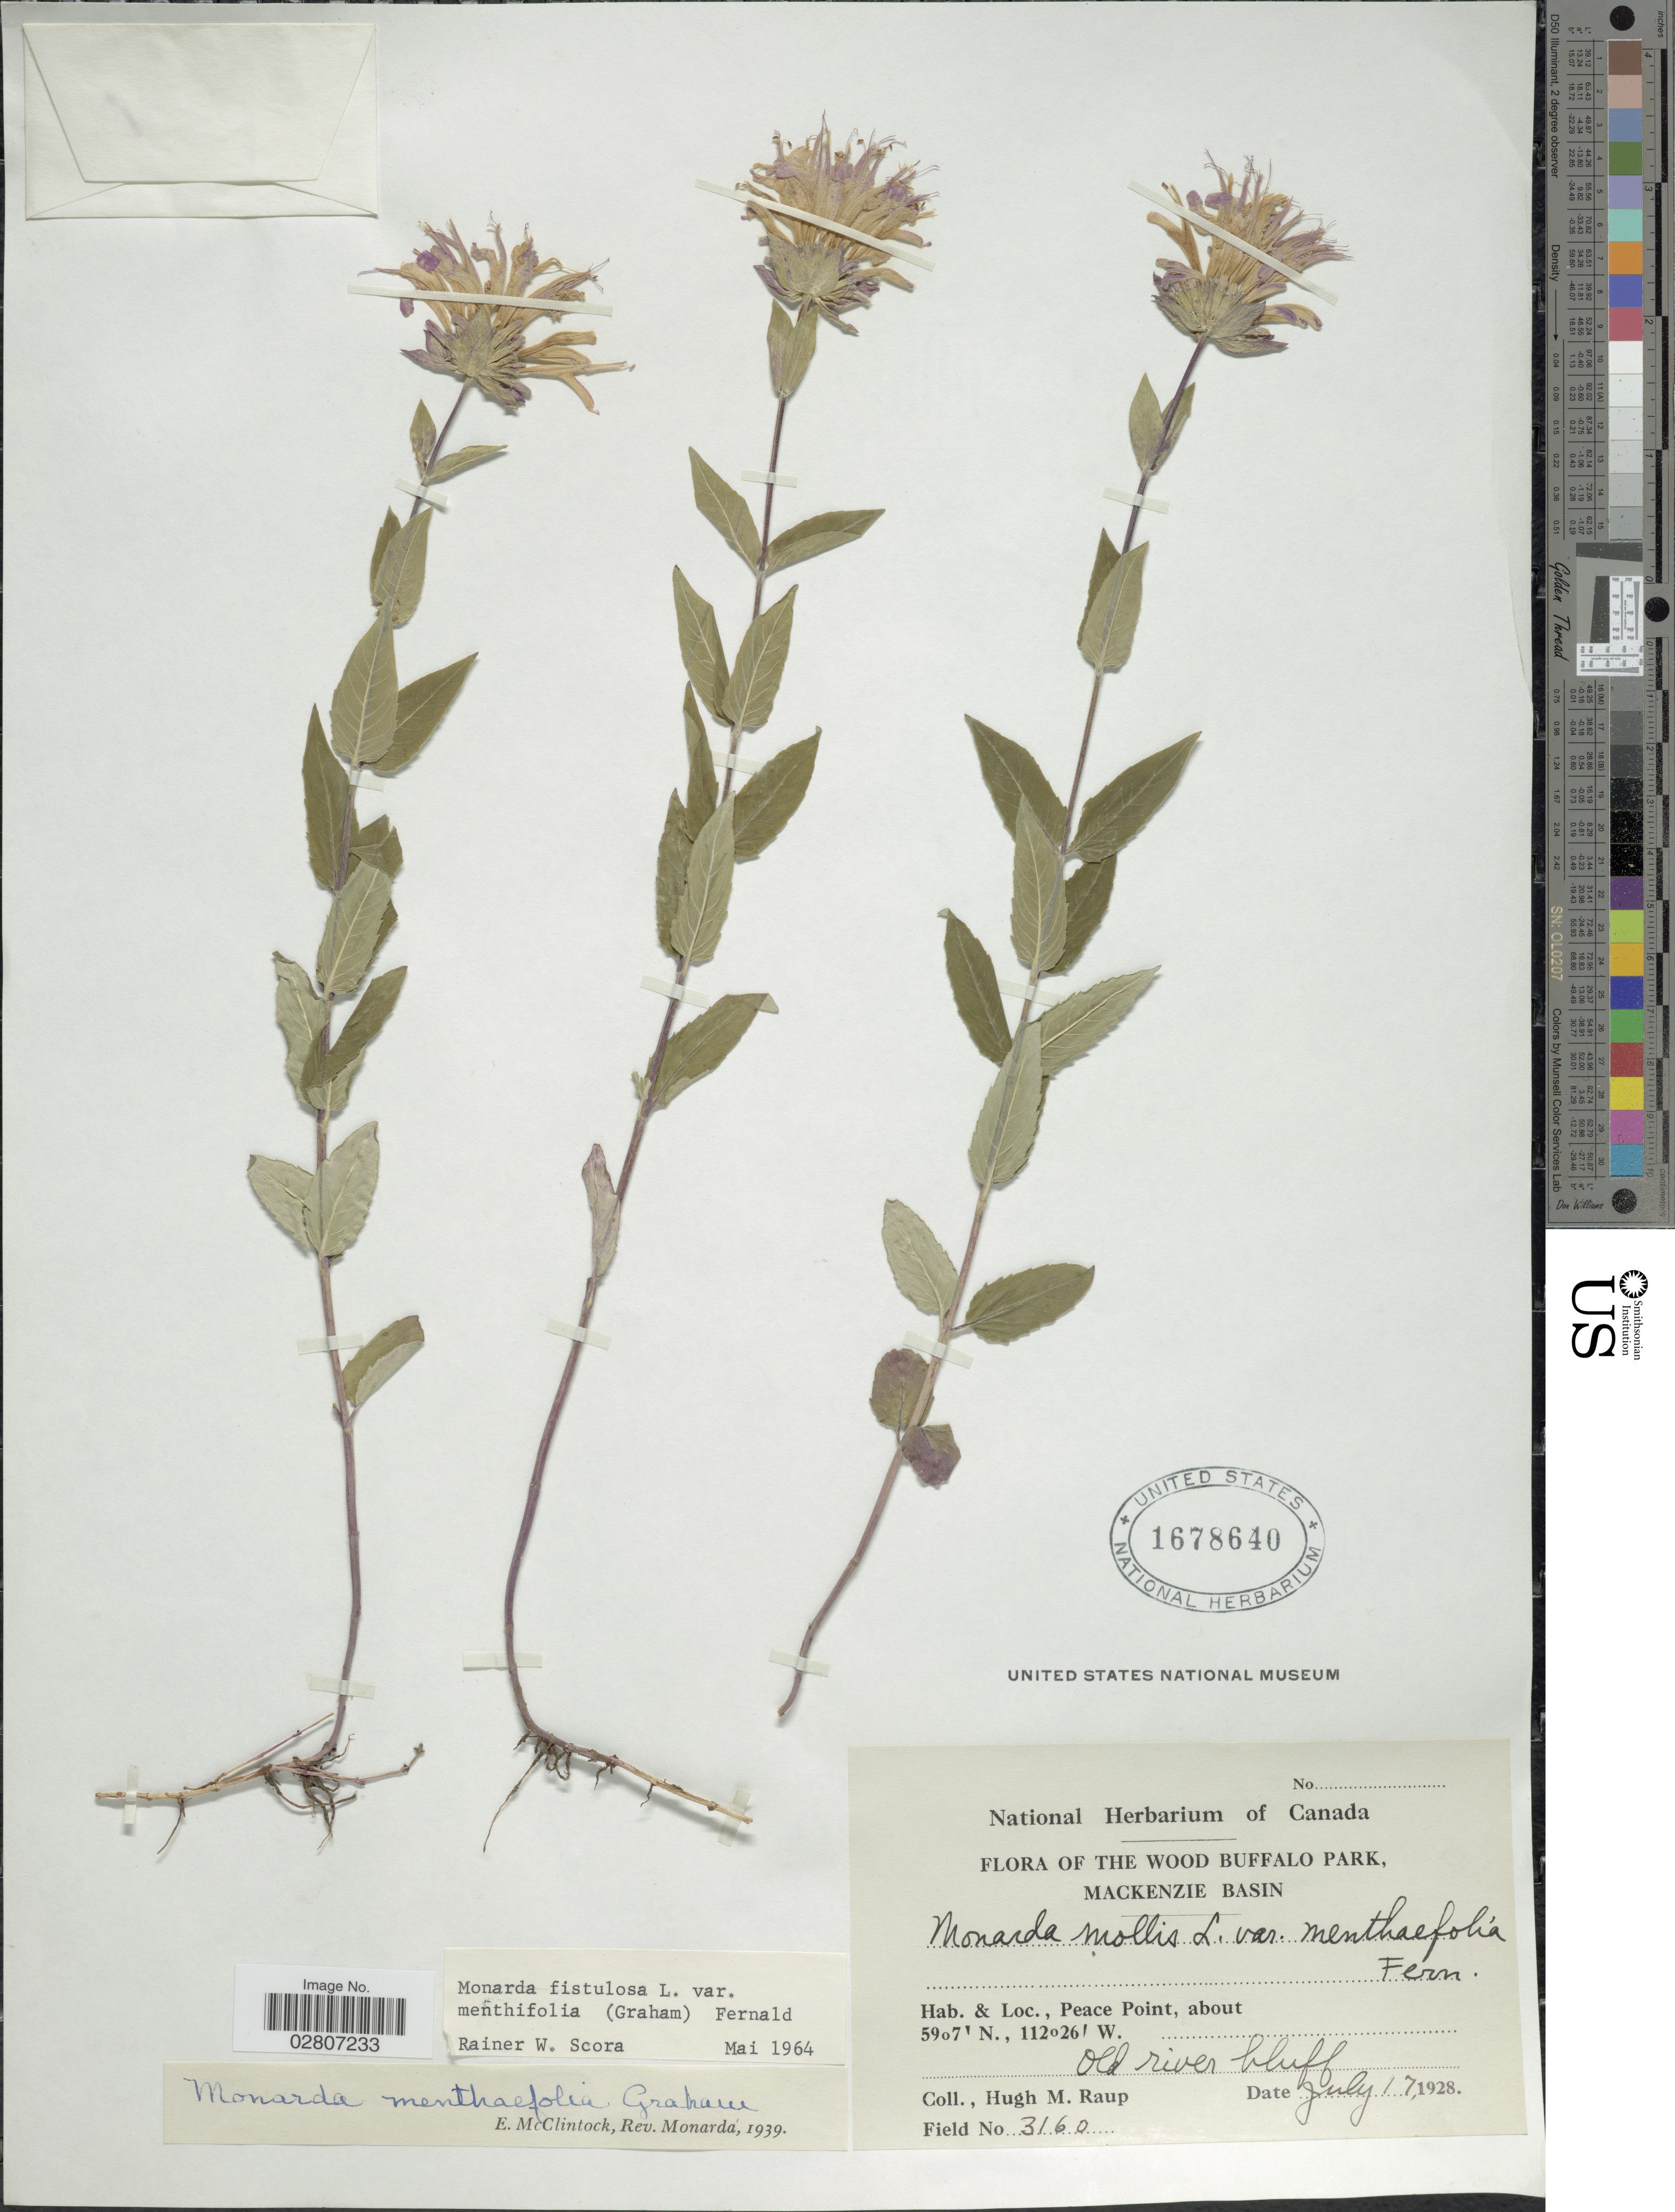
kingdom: Plantae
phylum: Tracheophyta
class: Magnoliopsida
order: Lamiales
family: Lamiaceae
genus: Monarda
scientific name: Monarda fistulosa var. menthifolia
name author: (Graham) Fernald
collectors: H. Raup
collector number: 3160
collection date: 1928-07-17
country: Canada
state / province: Alberta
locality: Wood Buffalo Park, Mackenzie Basin. Peace Point. Old river bluff.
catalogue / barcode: US 1678640